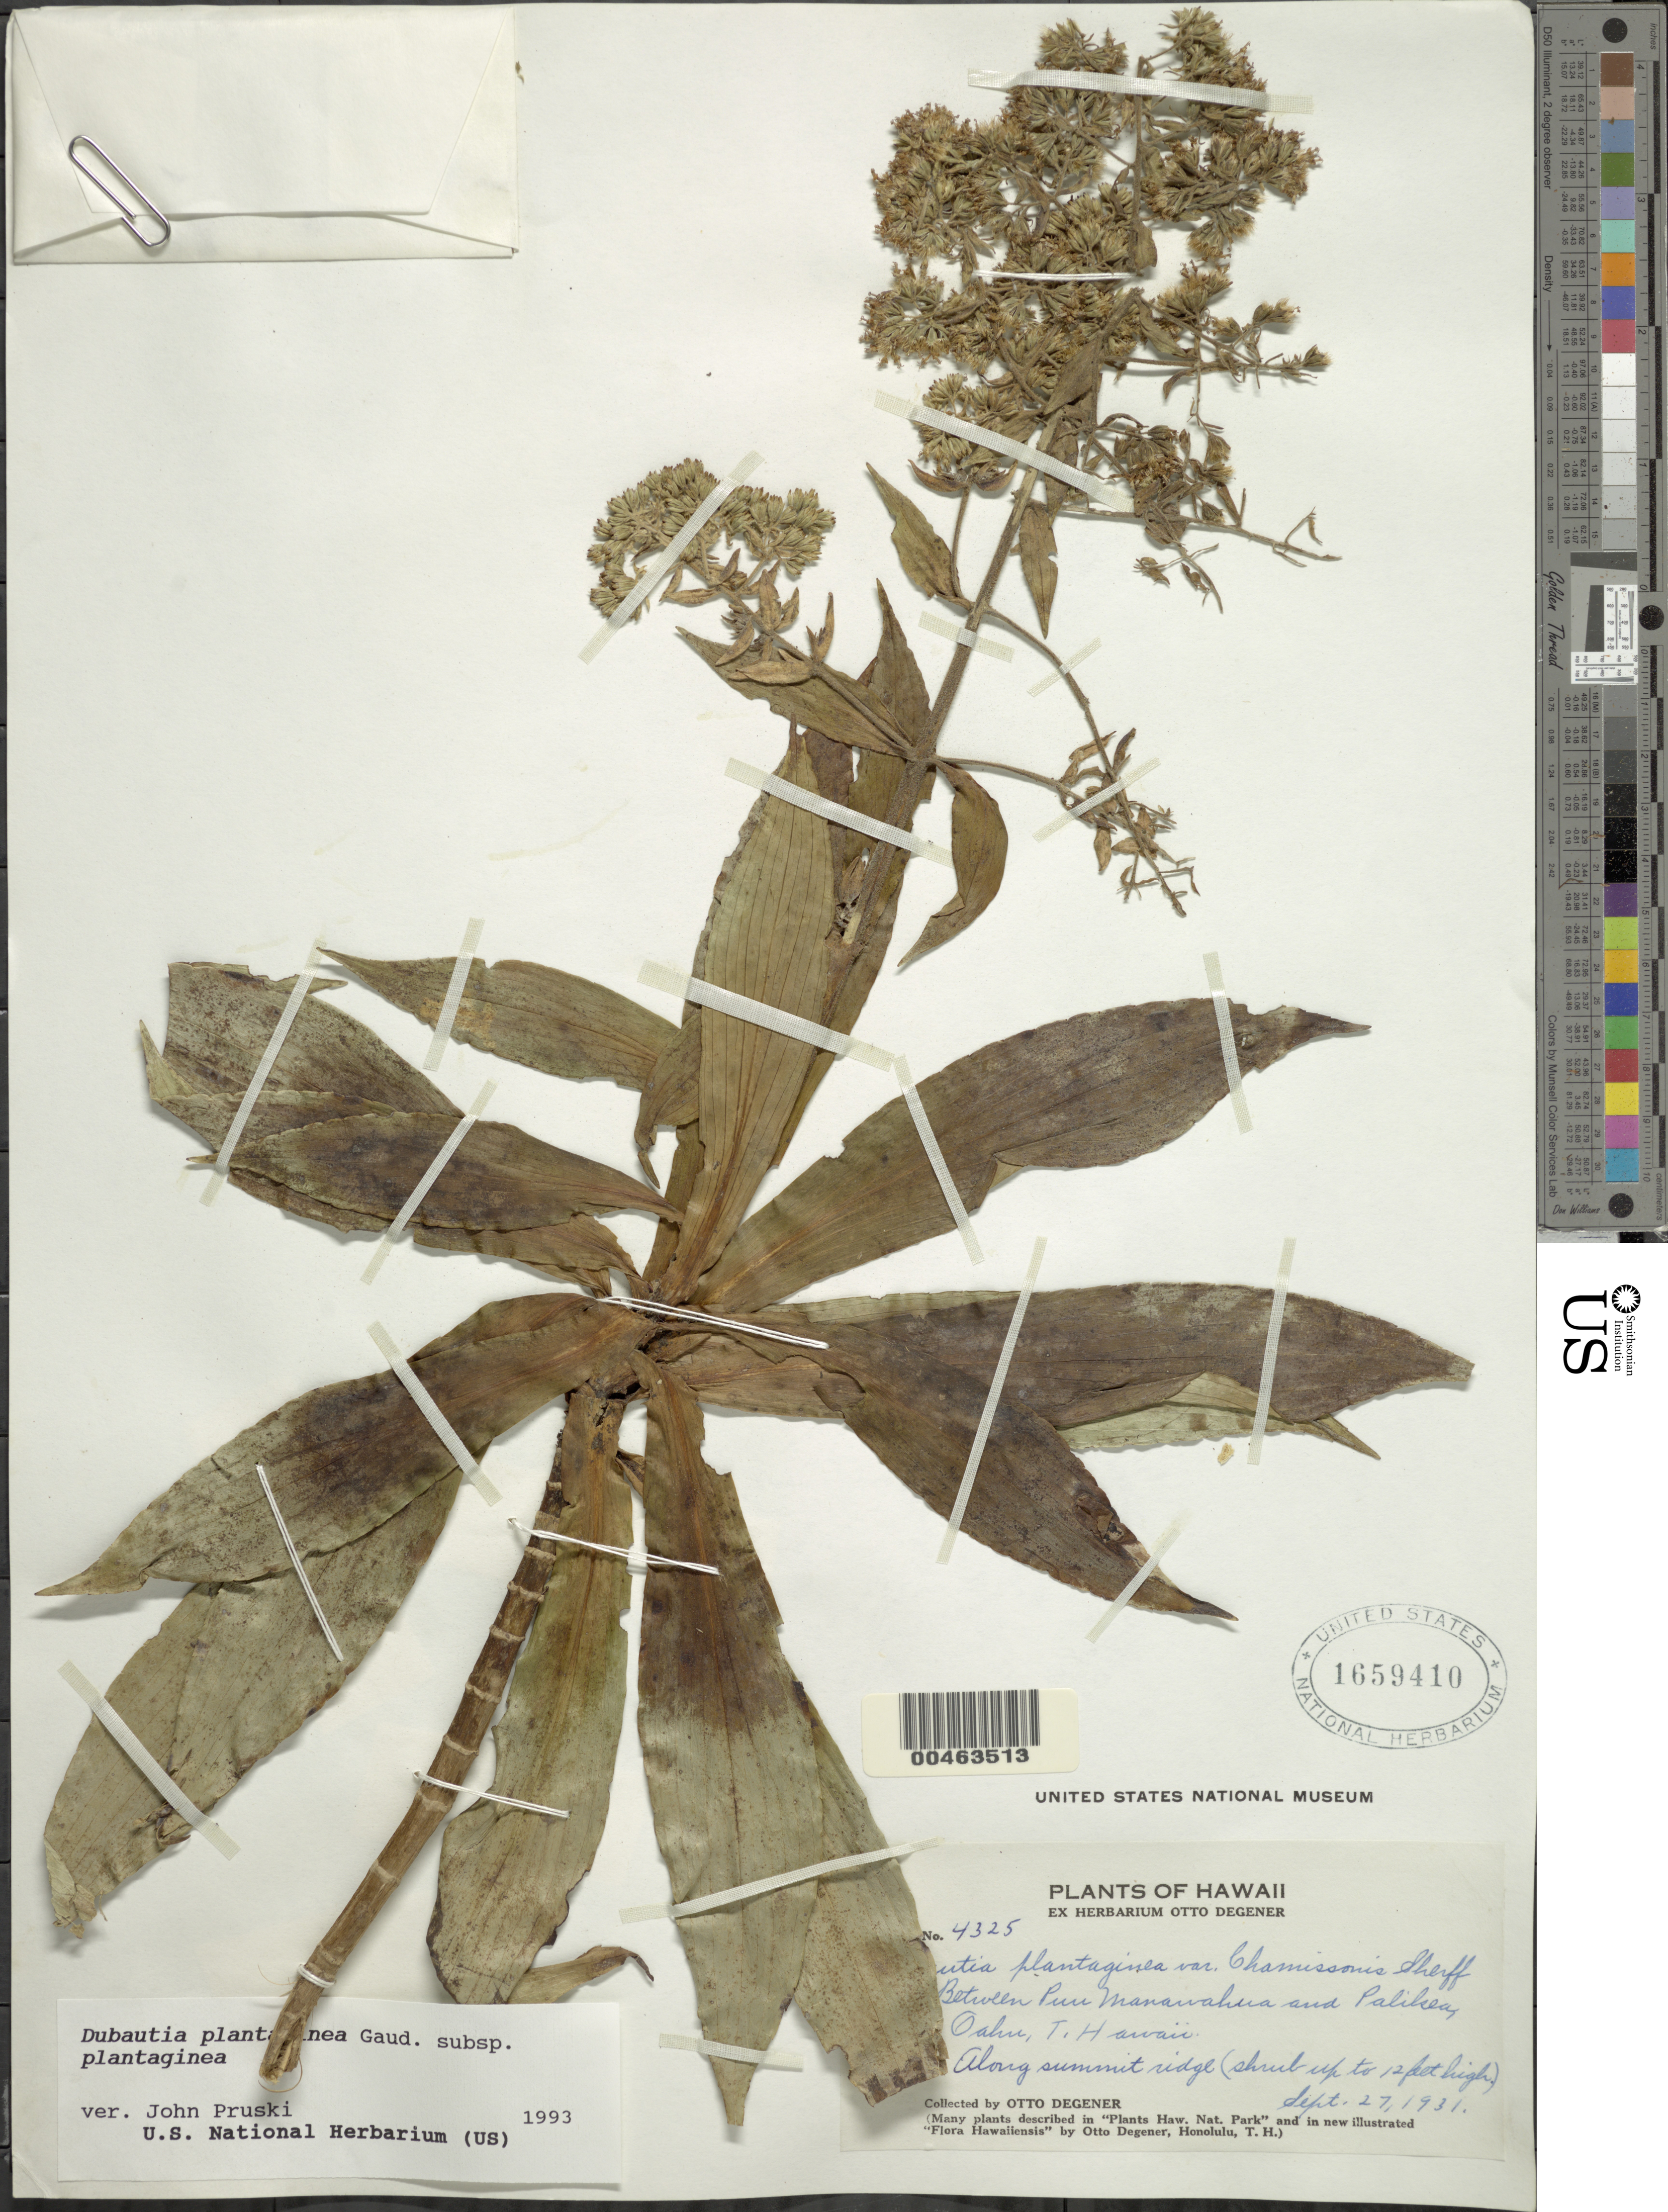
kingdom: Plantae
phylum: Tracheophyta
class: Magnoliopsida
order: Asterales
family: Asteraceae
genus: Dubautia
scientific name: Dubautia plantaginea subsp. plantaginea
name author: Gaudich.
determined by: Pruski, J. F.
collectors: O. Degener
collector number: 4325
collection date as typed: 27 Sep 1931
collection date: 1931-09-27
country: United States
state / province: Hawaii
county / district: Honolulu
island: Oahu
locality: Between Puu Manawahua and Palikea, Along summit ridge.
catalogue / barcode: US 1659410